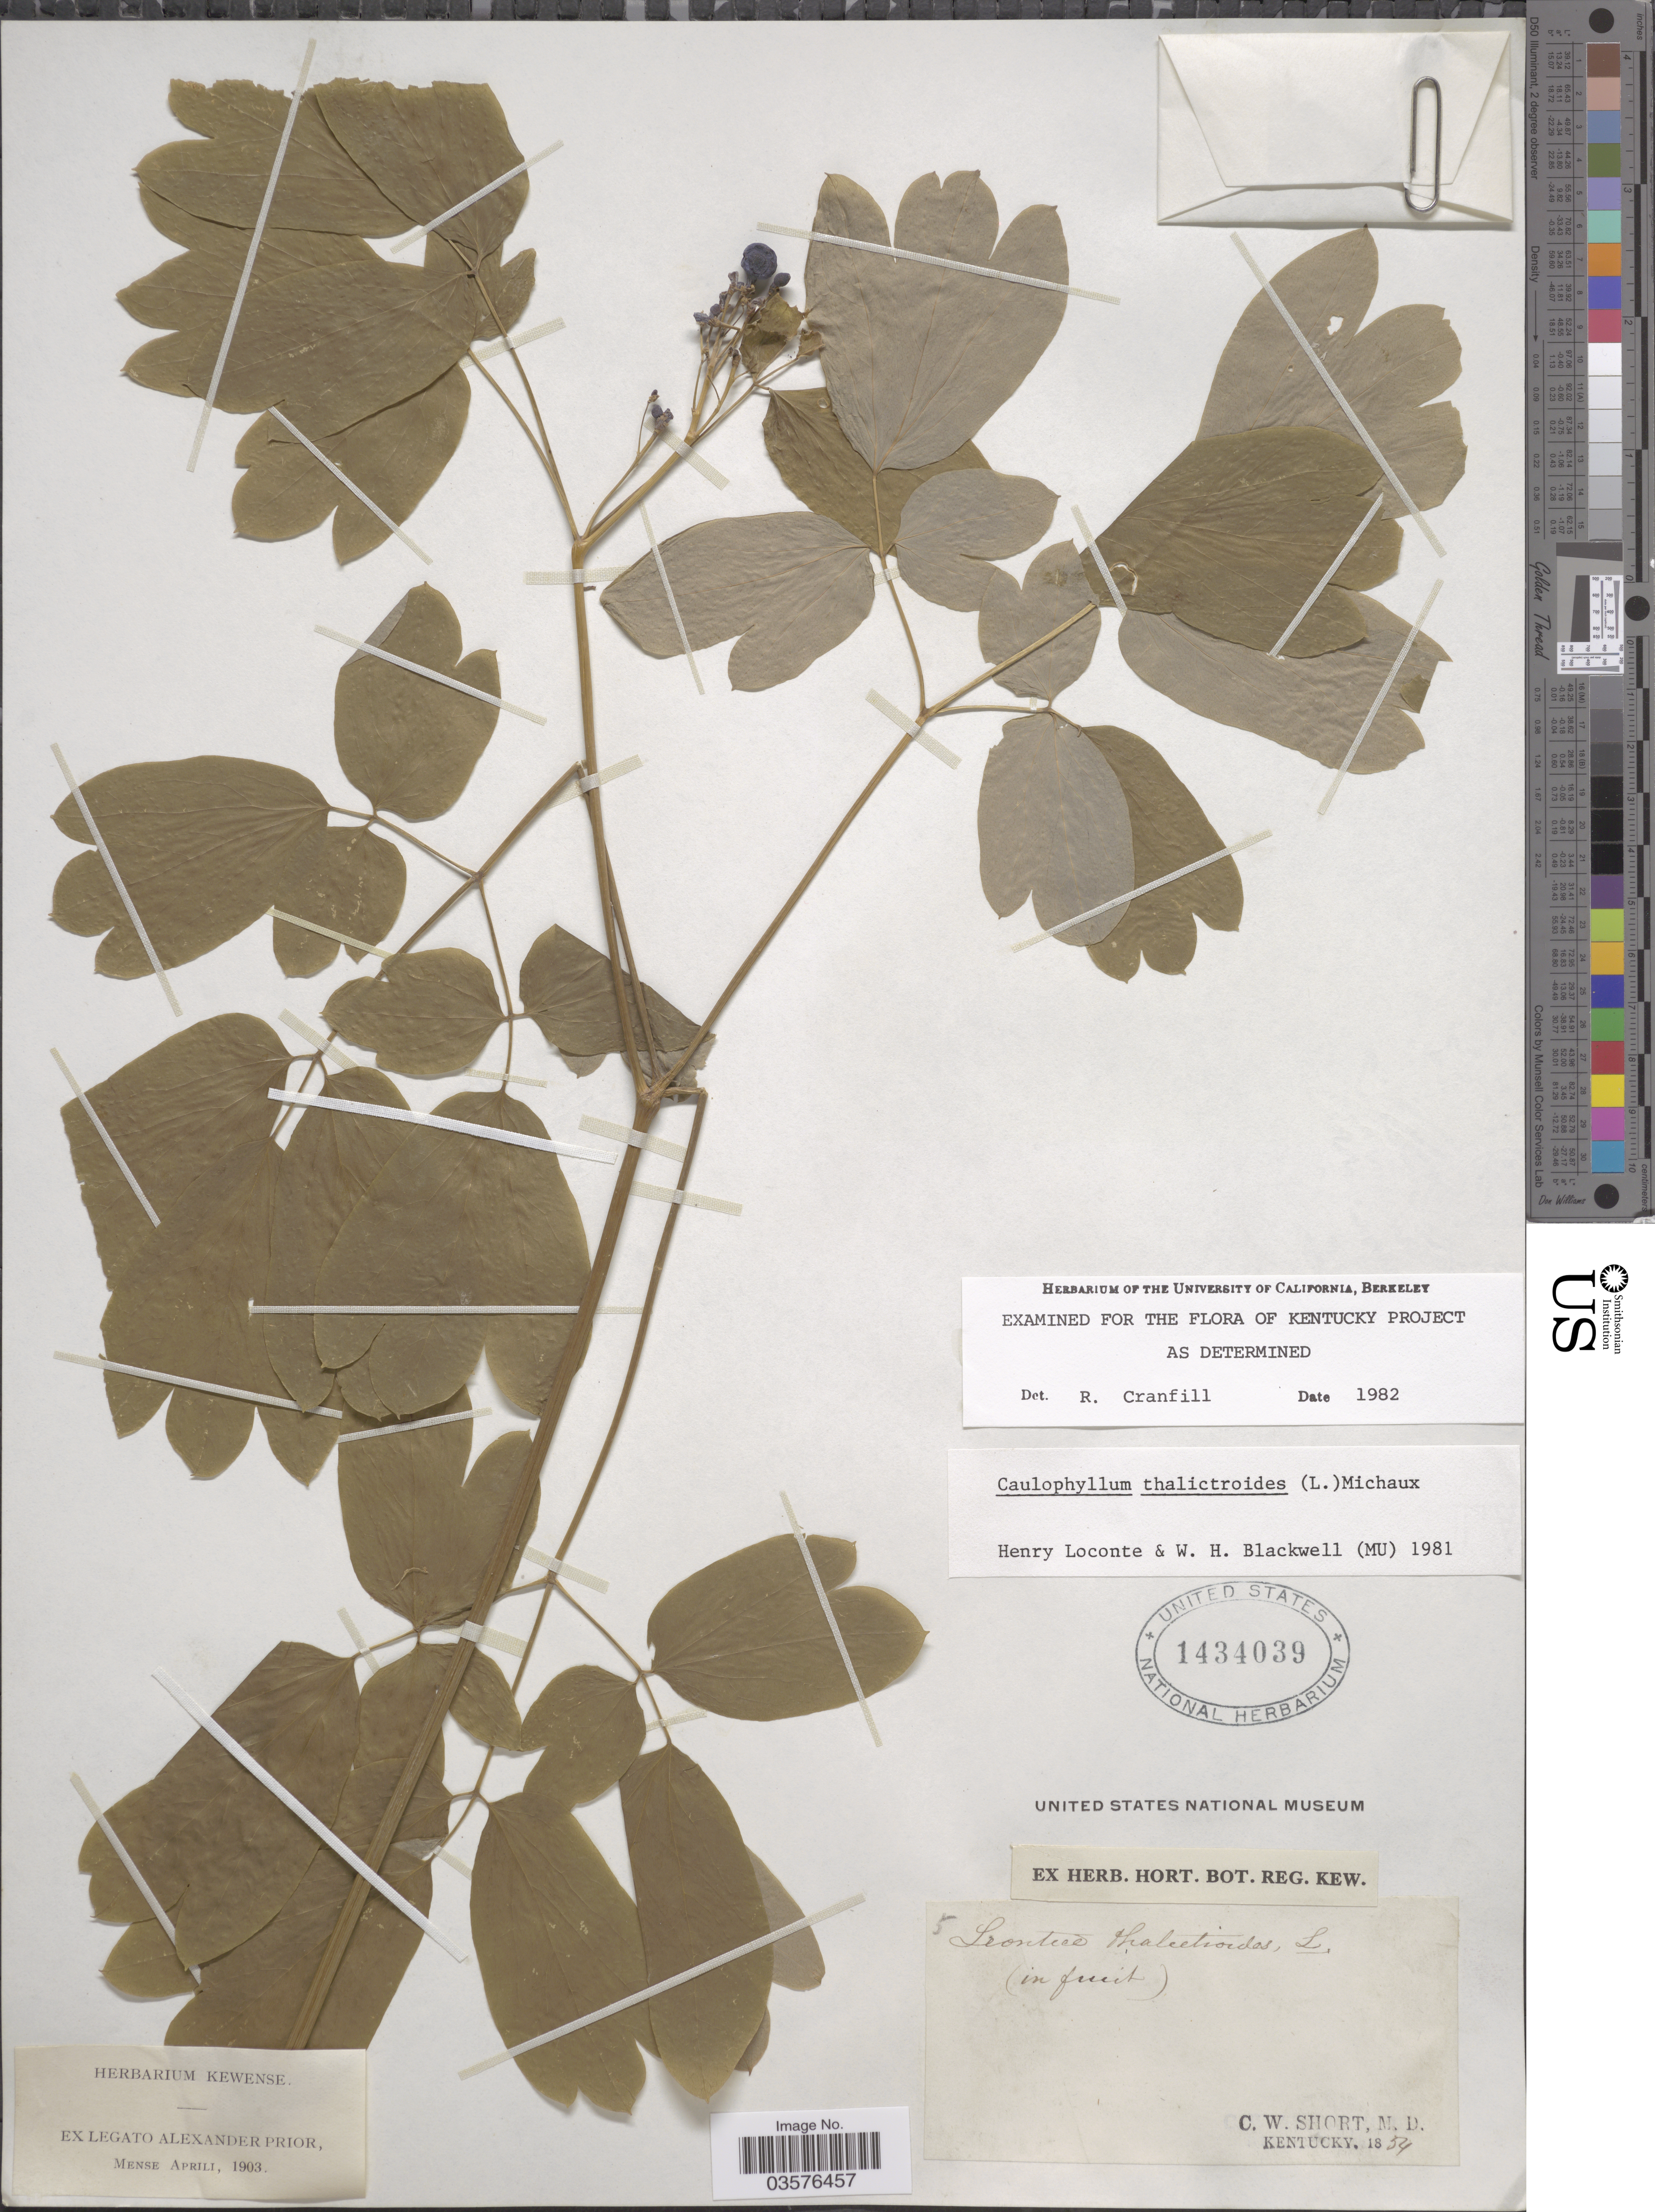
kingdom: Plantae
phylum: Tracheophyta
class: Magnoliopsida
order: Ranunculales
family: Berberidaceae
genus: Caulophyllum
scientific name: Caulophyllum thalictroides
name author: (L.) Michx.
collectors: C. W. Short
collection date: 1854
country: United States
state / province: Kentucky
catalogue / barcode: US 1434039